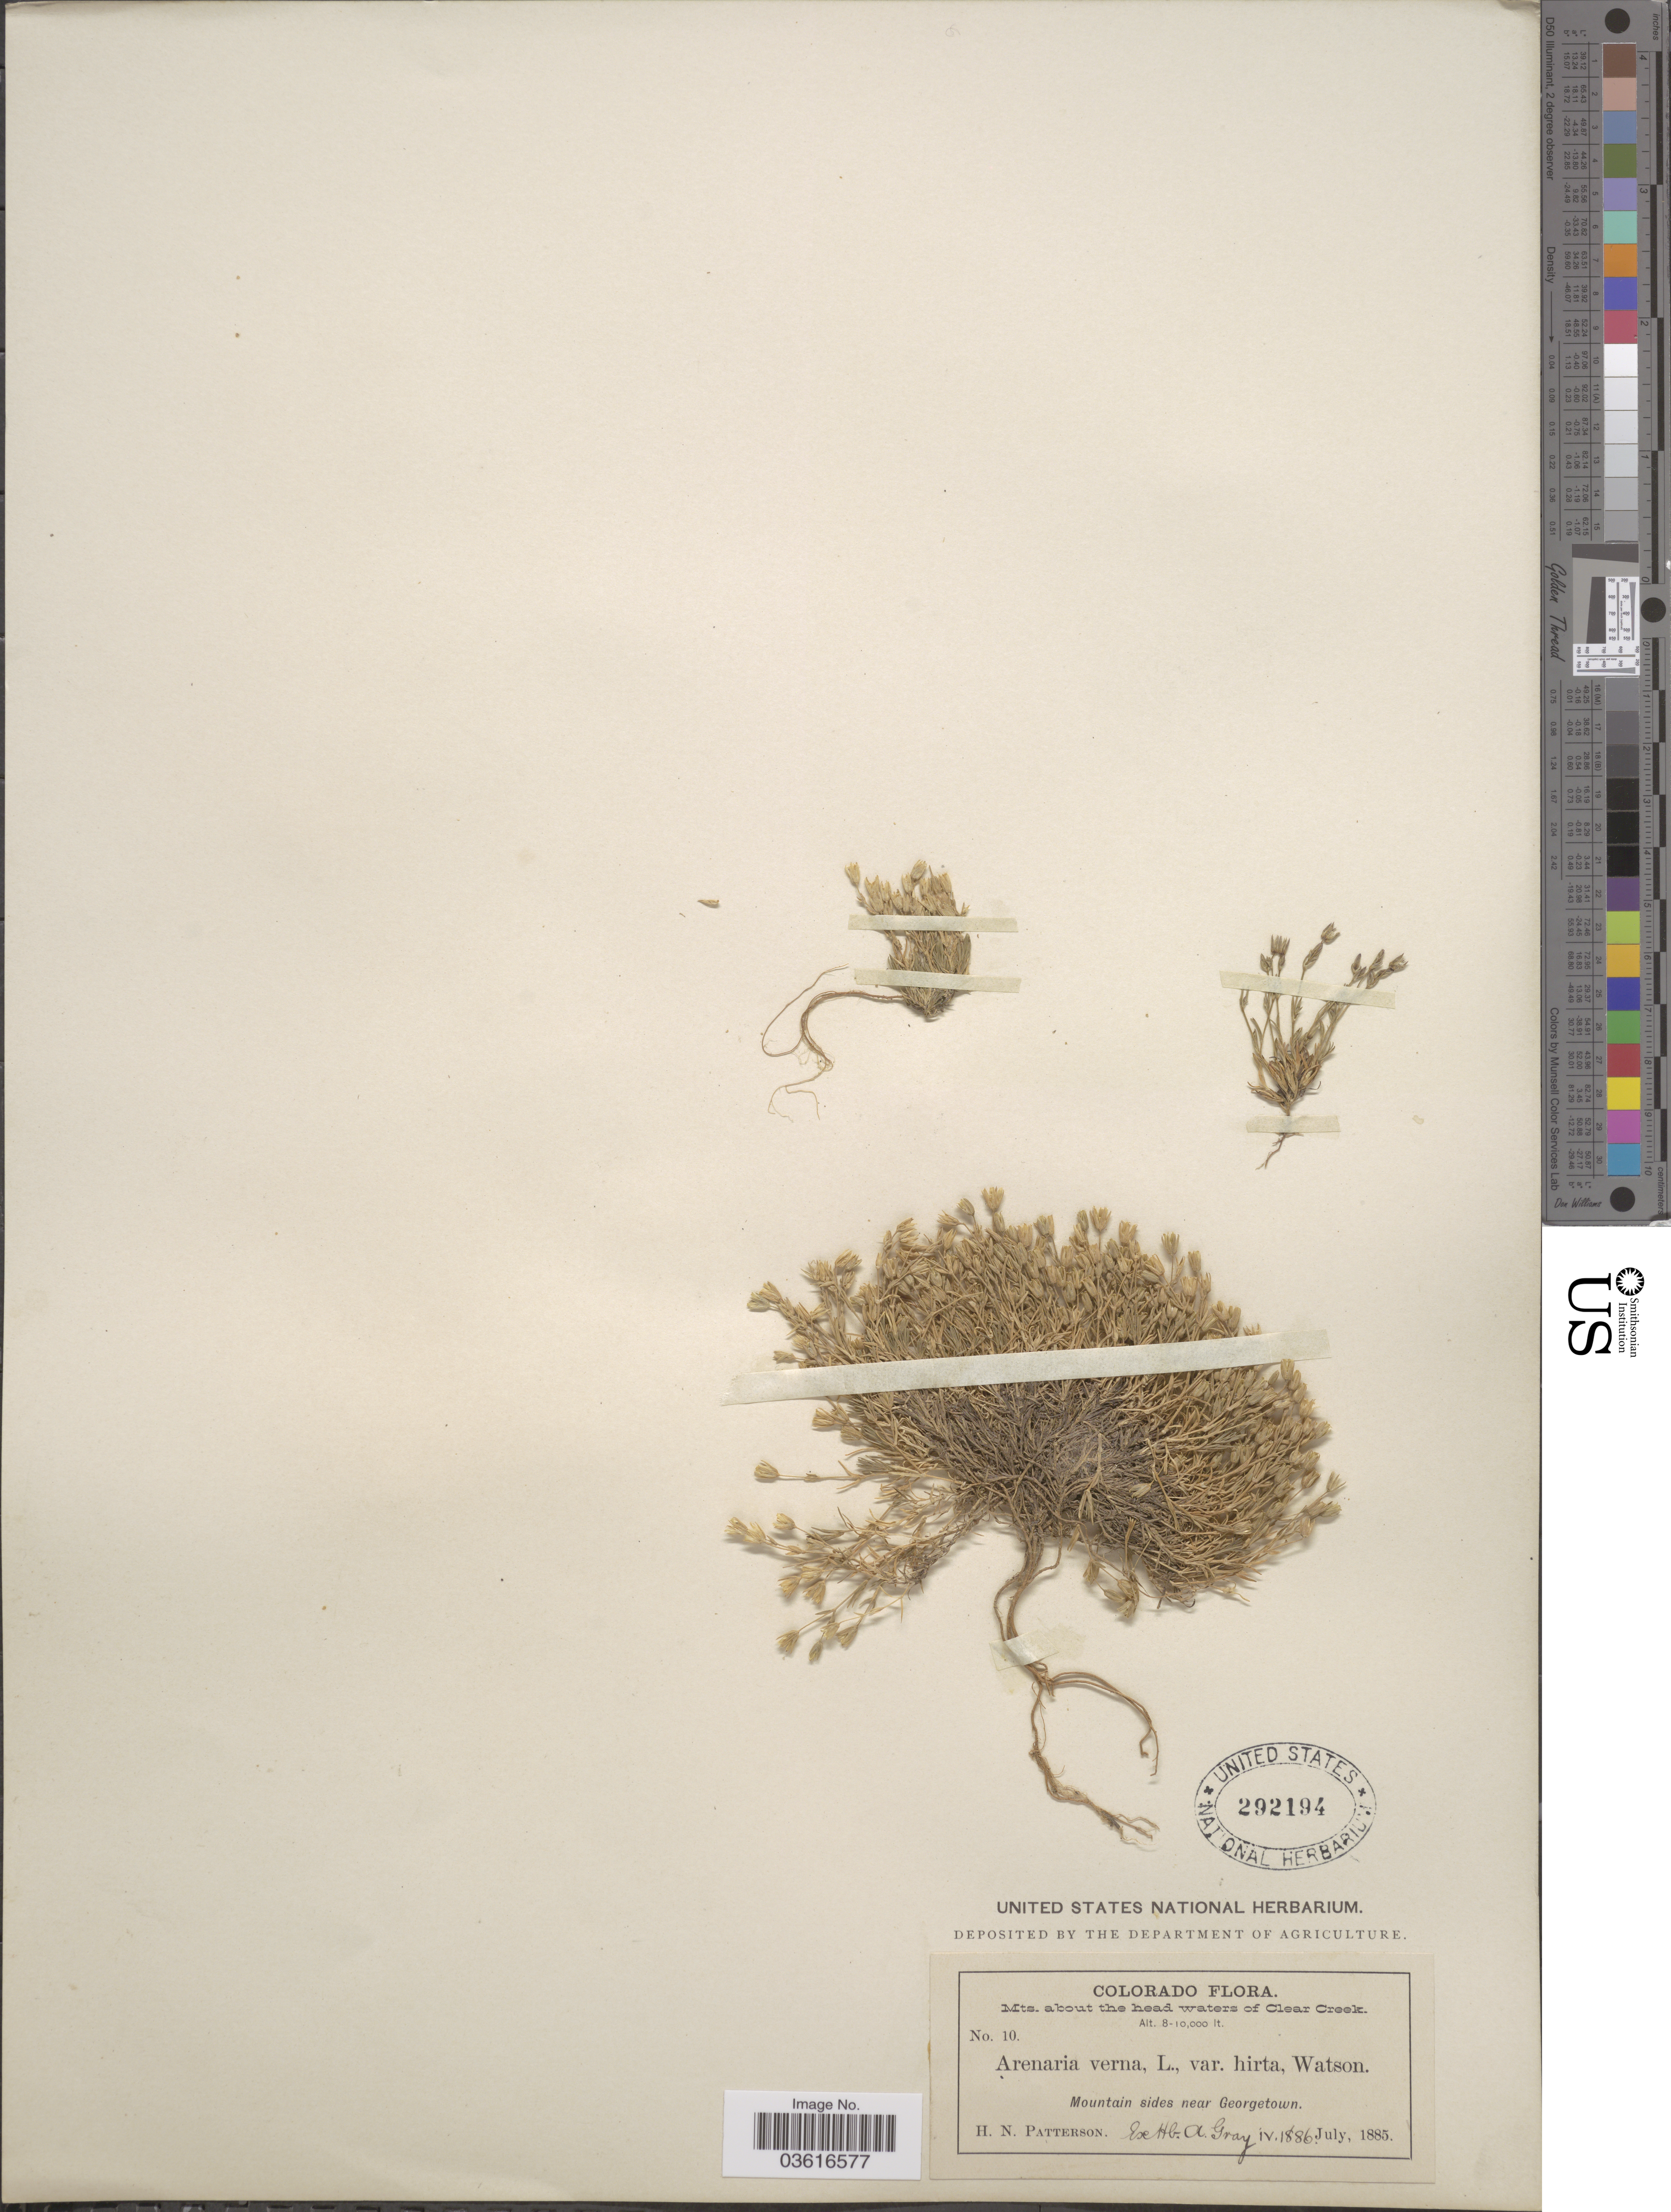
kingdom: Plantae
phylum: Tracheophyta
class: Magnoliopsida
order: Caryophyllales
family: Caryophyllaceae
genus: Minuartia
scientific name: Minuartia propinqua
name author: (Richardson) House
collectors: H. N. Patterson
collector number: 10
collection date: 1885-07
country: United States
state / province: Colorado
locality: Mts. about the head waters of Clear Creek. Mountain sides near Georgetown.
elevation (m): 2438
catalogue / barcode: US 292194